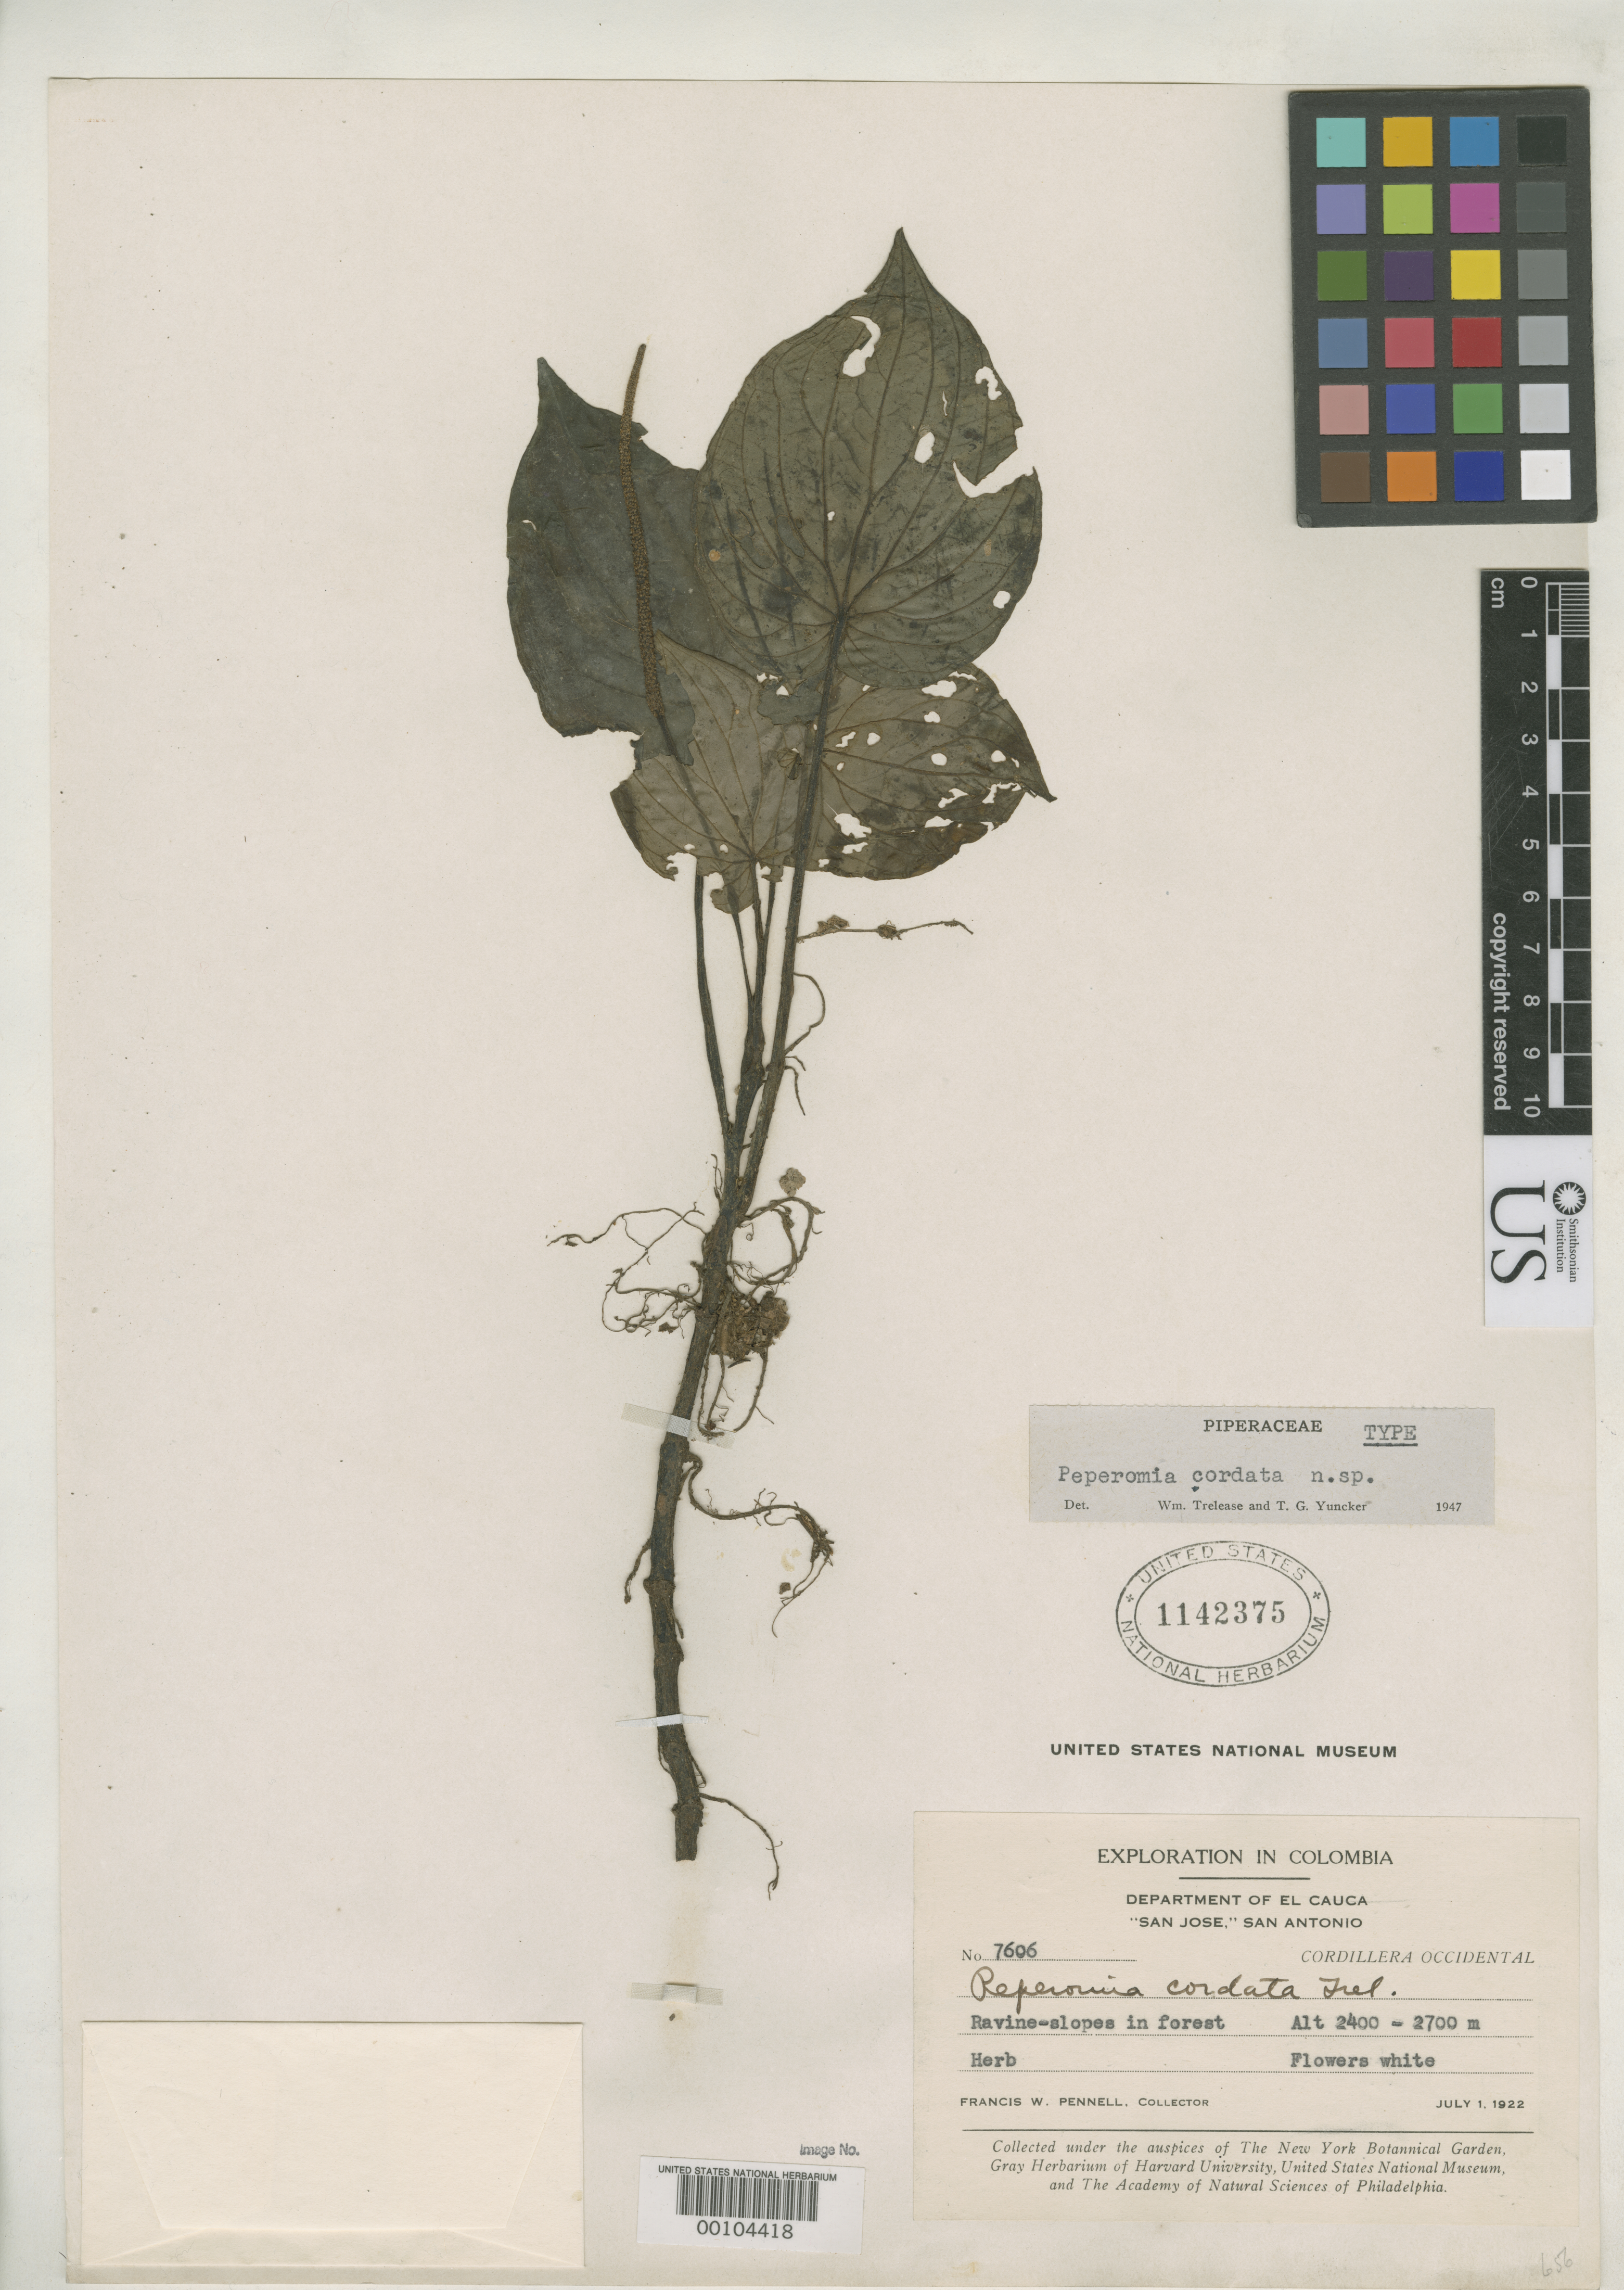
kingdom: Plantae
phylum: Tracheophyta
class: Magnoliopsida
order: Piperales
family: Piperaceae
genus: Peperomia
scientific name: Peperomia cordata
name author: Trel. & Yunck.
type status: Holotype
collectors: F. W. Pennell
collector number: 7606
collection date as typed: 01 Jul 1922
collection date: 1922-07-01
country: Colombia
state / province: Cauca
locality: San Antonia.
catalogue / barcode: US 1142375